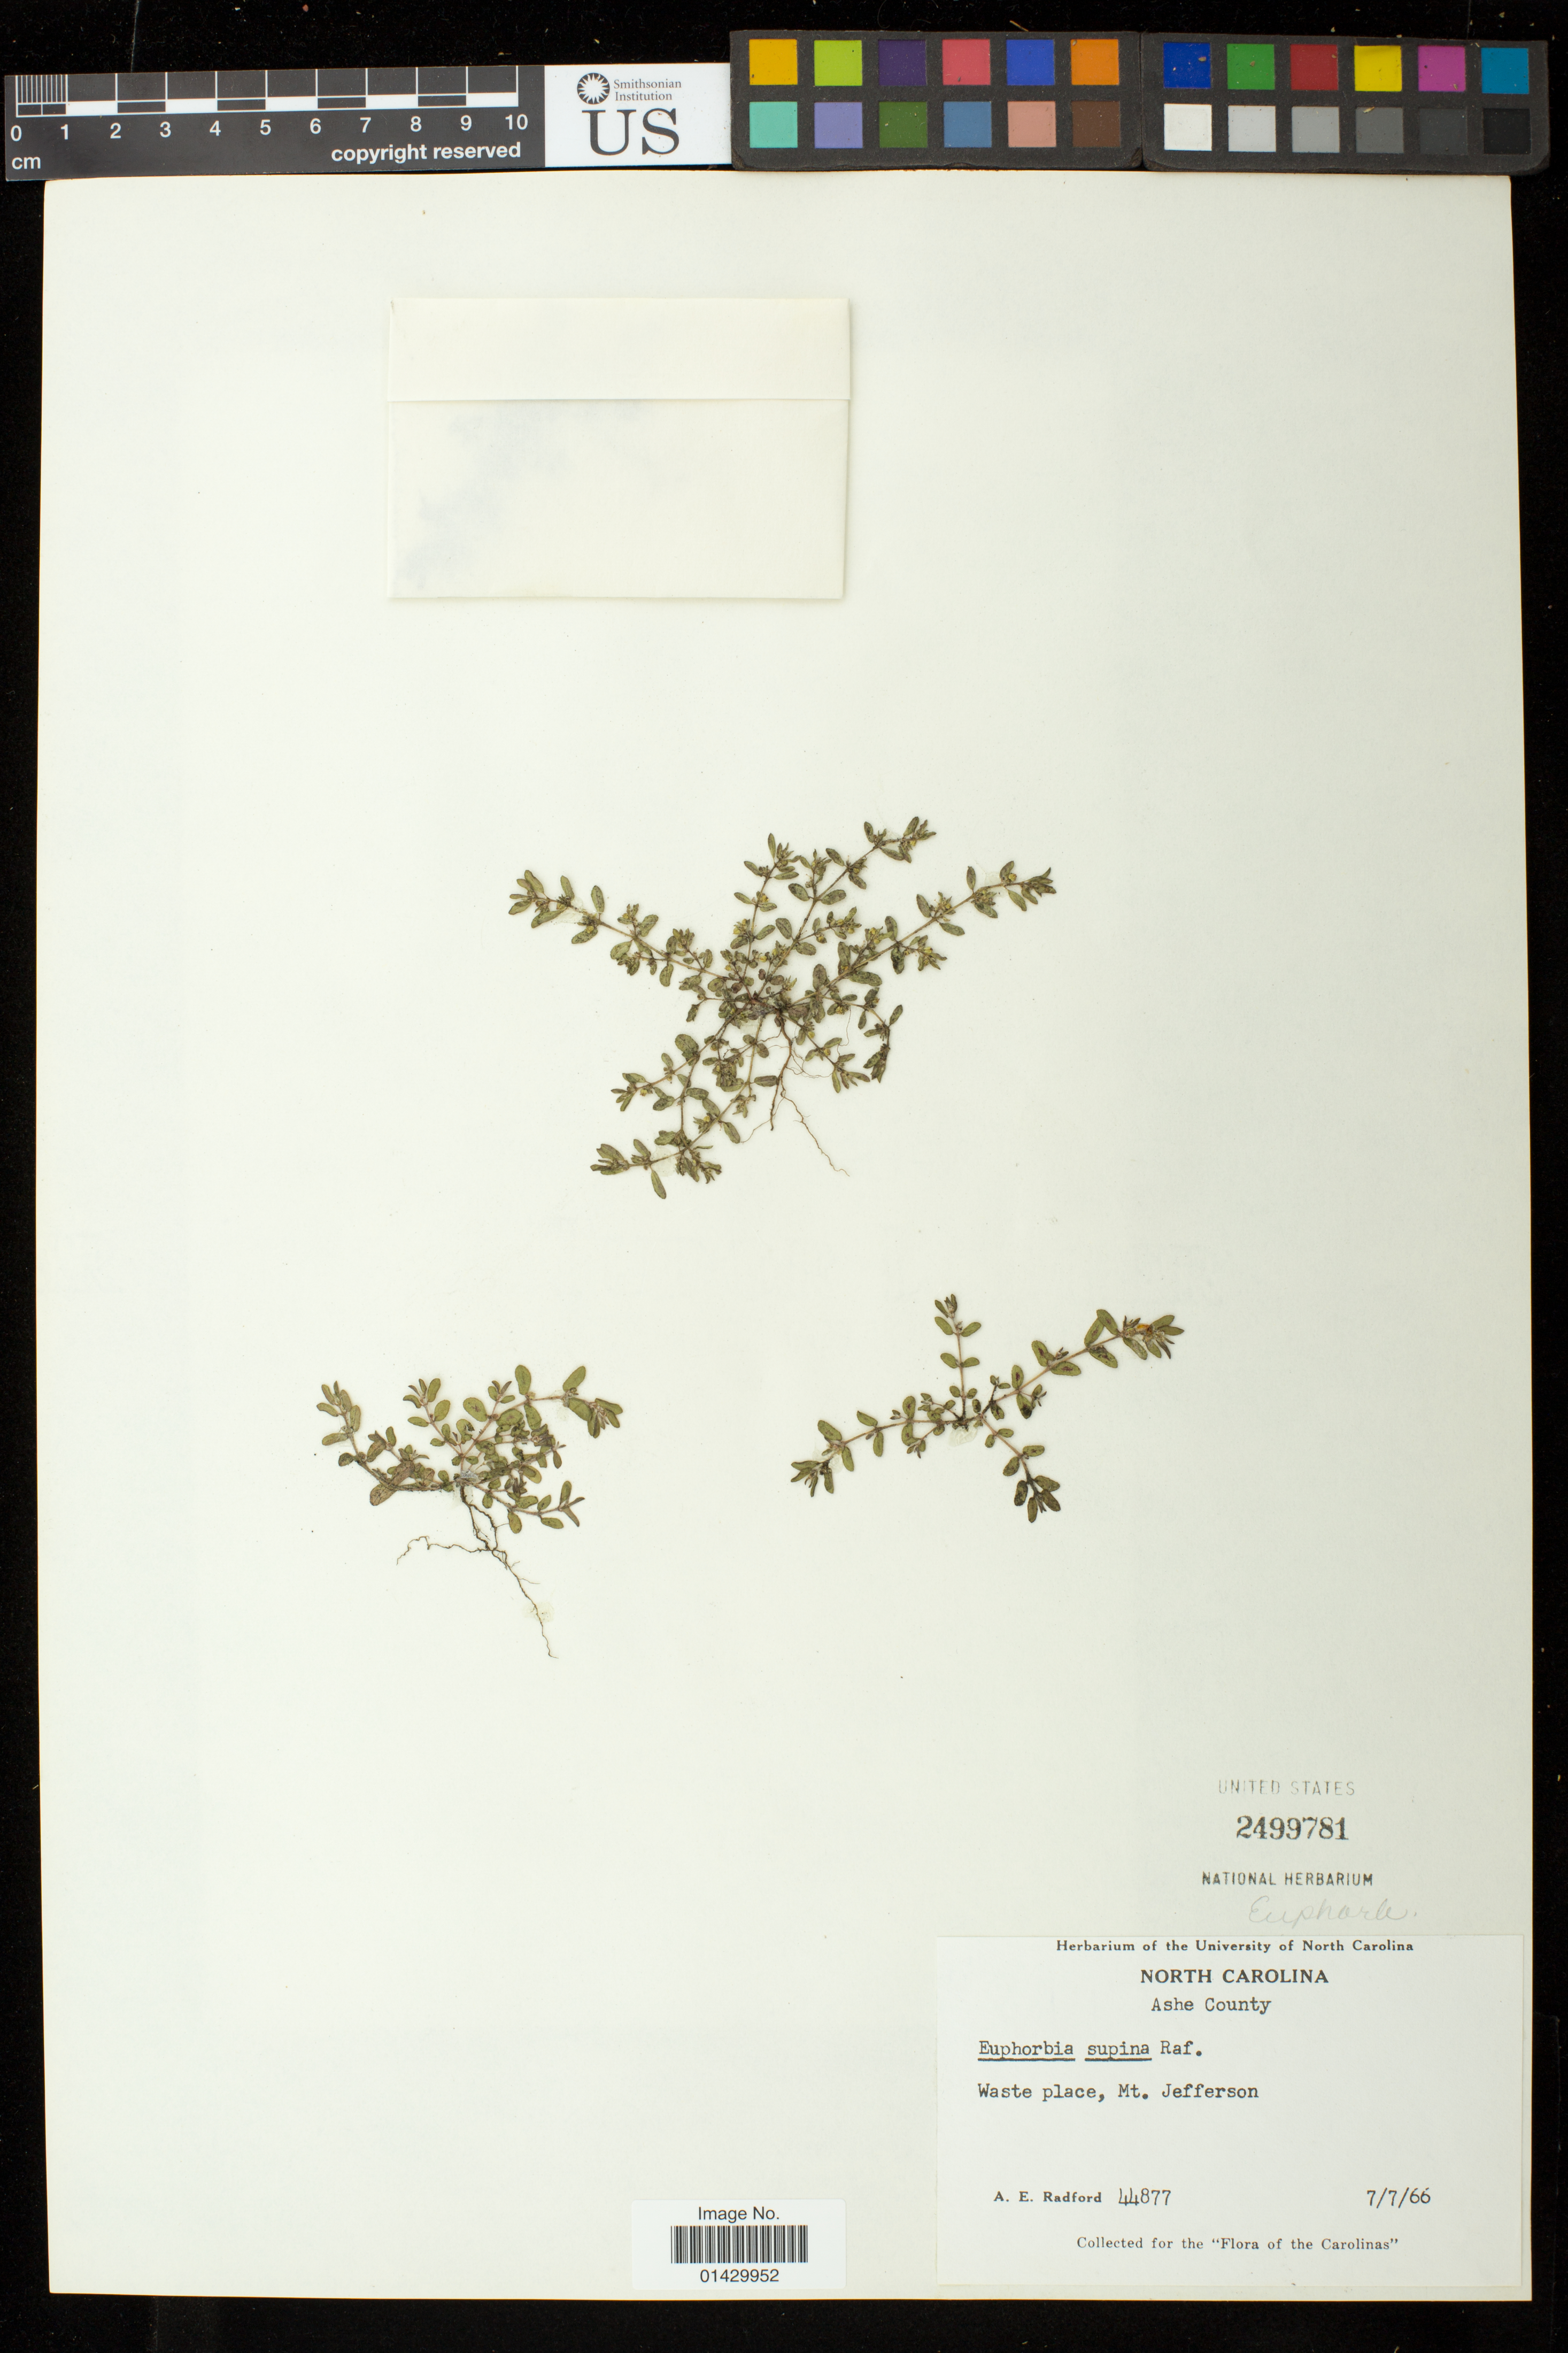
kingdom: Plantae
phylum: Tracheophyta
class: Magnoliopsida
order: Malpighiales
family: Euphorbiaceae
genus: Euphorbia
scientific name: Euphorbia maculata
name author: L.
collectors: A. E. Radford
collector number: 44877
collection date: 1966-07-07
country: United States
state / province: North Carolina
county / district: Ashe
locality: Waste place, Mt. Jefferson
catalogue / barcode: US 2499781